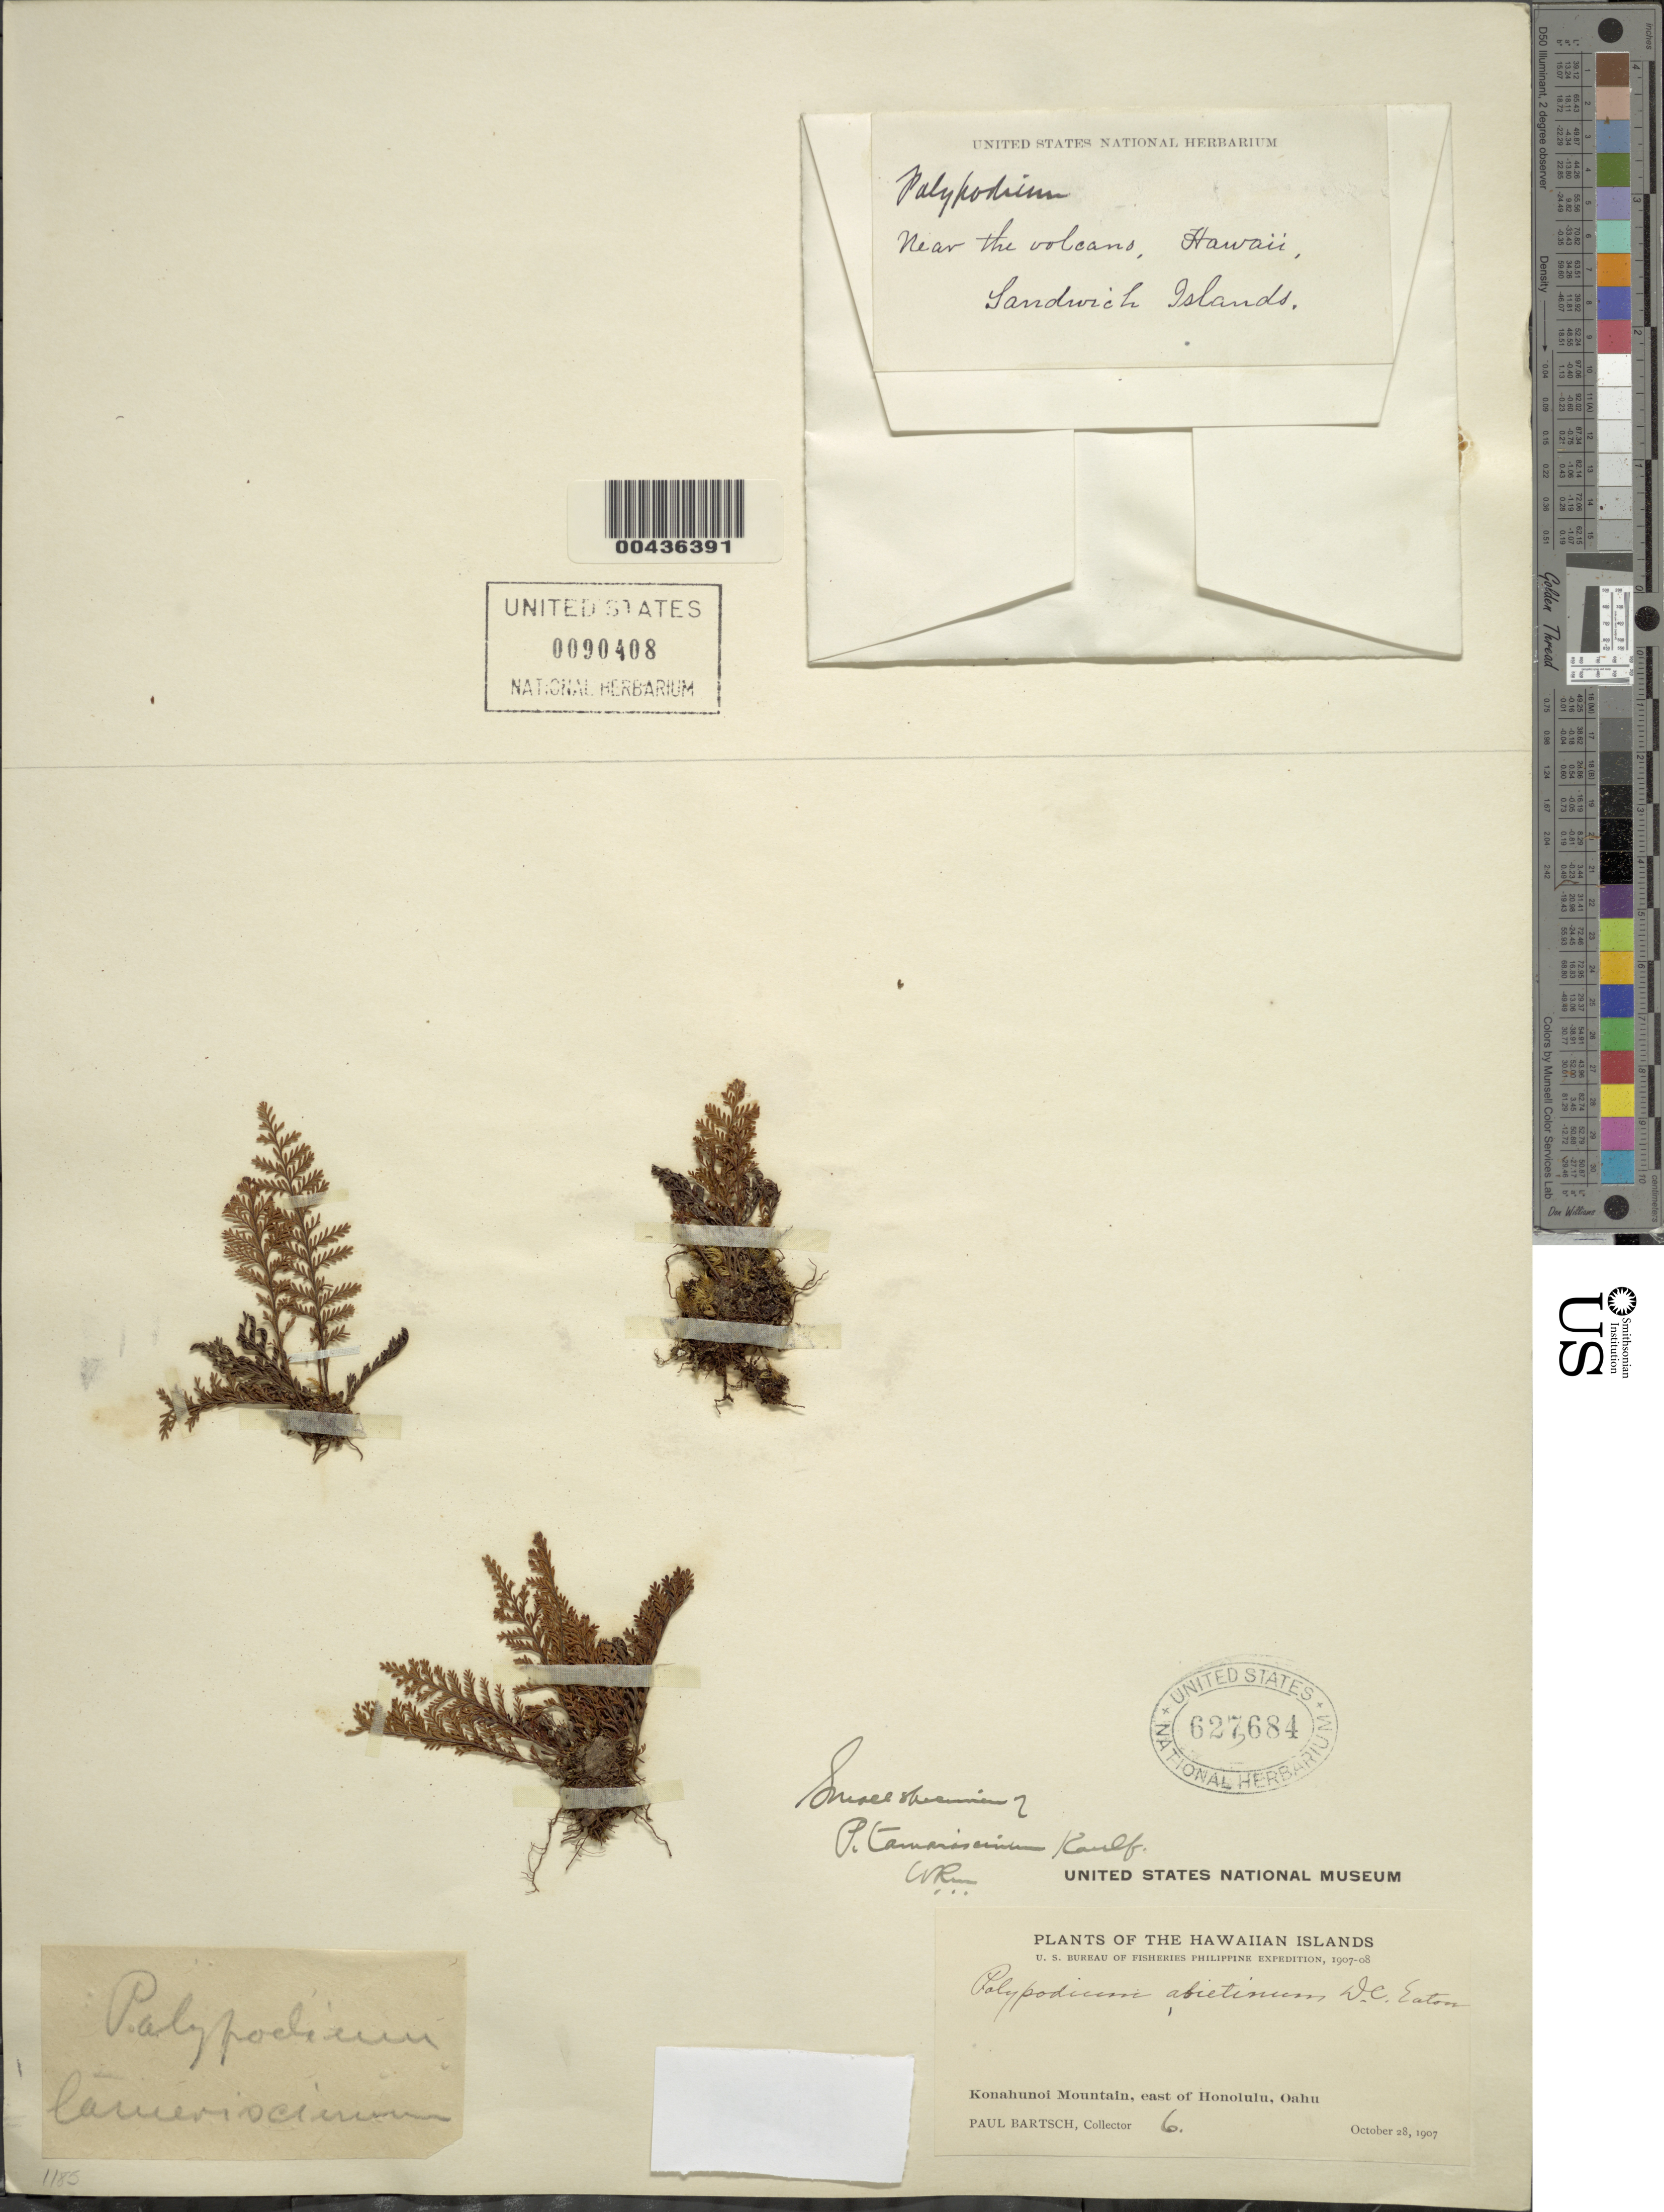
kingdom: Plantae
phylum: Tracheophyta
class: Polypodiopsida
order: Polypodiales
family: Polypodiaceae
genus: Adenophorus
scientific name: Adenophorus tamariscinus var. tamariscinus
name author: Hook. & Grev.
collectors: National Museum of Natural History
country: United States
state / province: Hawaii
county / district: Hawaii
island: Hawaii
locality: Near the volcano, Sandwich Islands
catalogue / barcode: US 90408